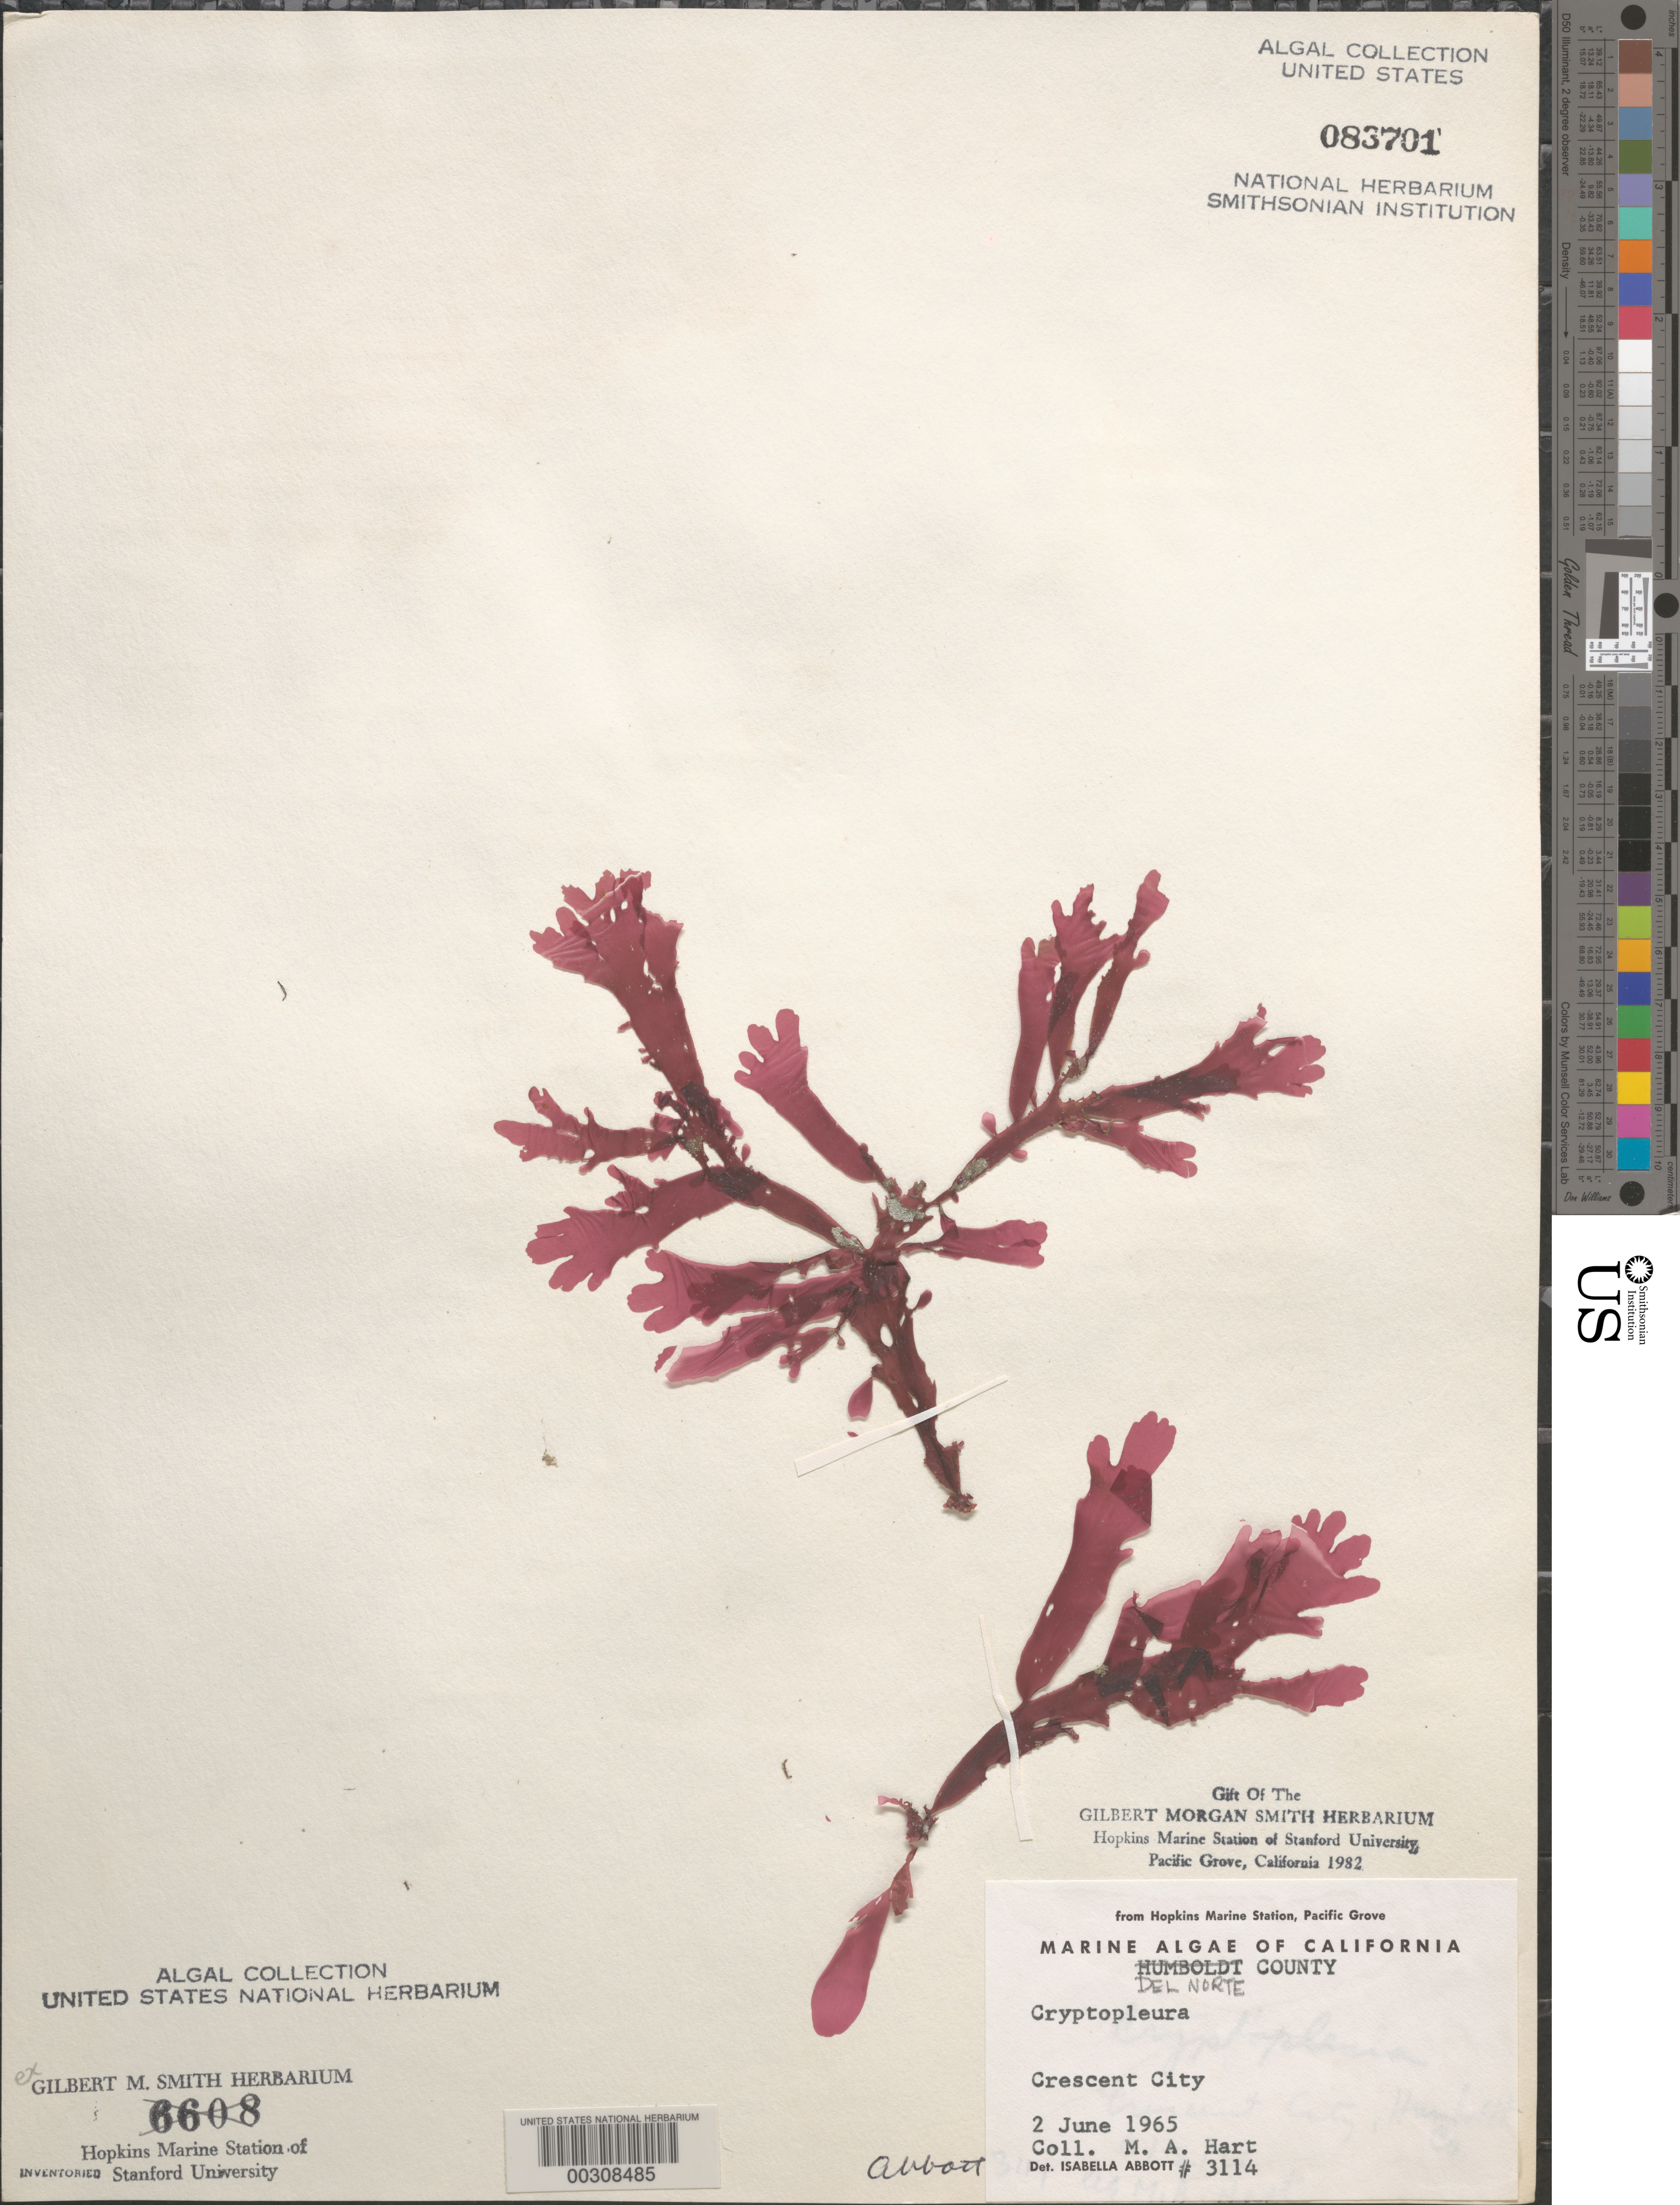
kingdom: Plantae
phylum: Rhodophyta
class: Florideophyceae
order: Ceramiales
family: Delesseriaceae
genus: Cryptopleura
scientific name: Cryptopleura sp.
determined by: Abbott, Isabella A.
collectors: M. A. Hart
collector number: IAA 3114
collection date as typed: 02 Jun 1965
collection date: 1965-06-02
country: United States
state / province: California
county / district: Del Norte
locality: Crescent City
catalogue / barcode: US 83701